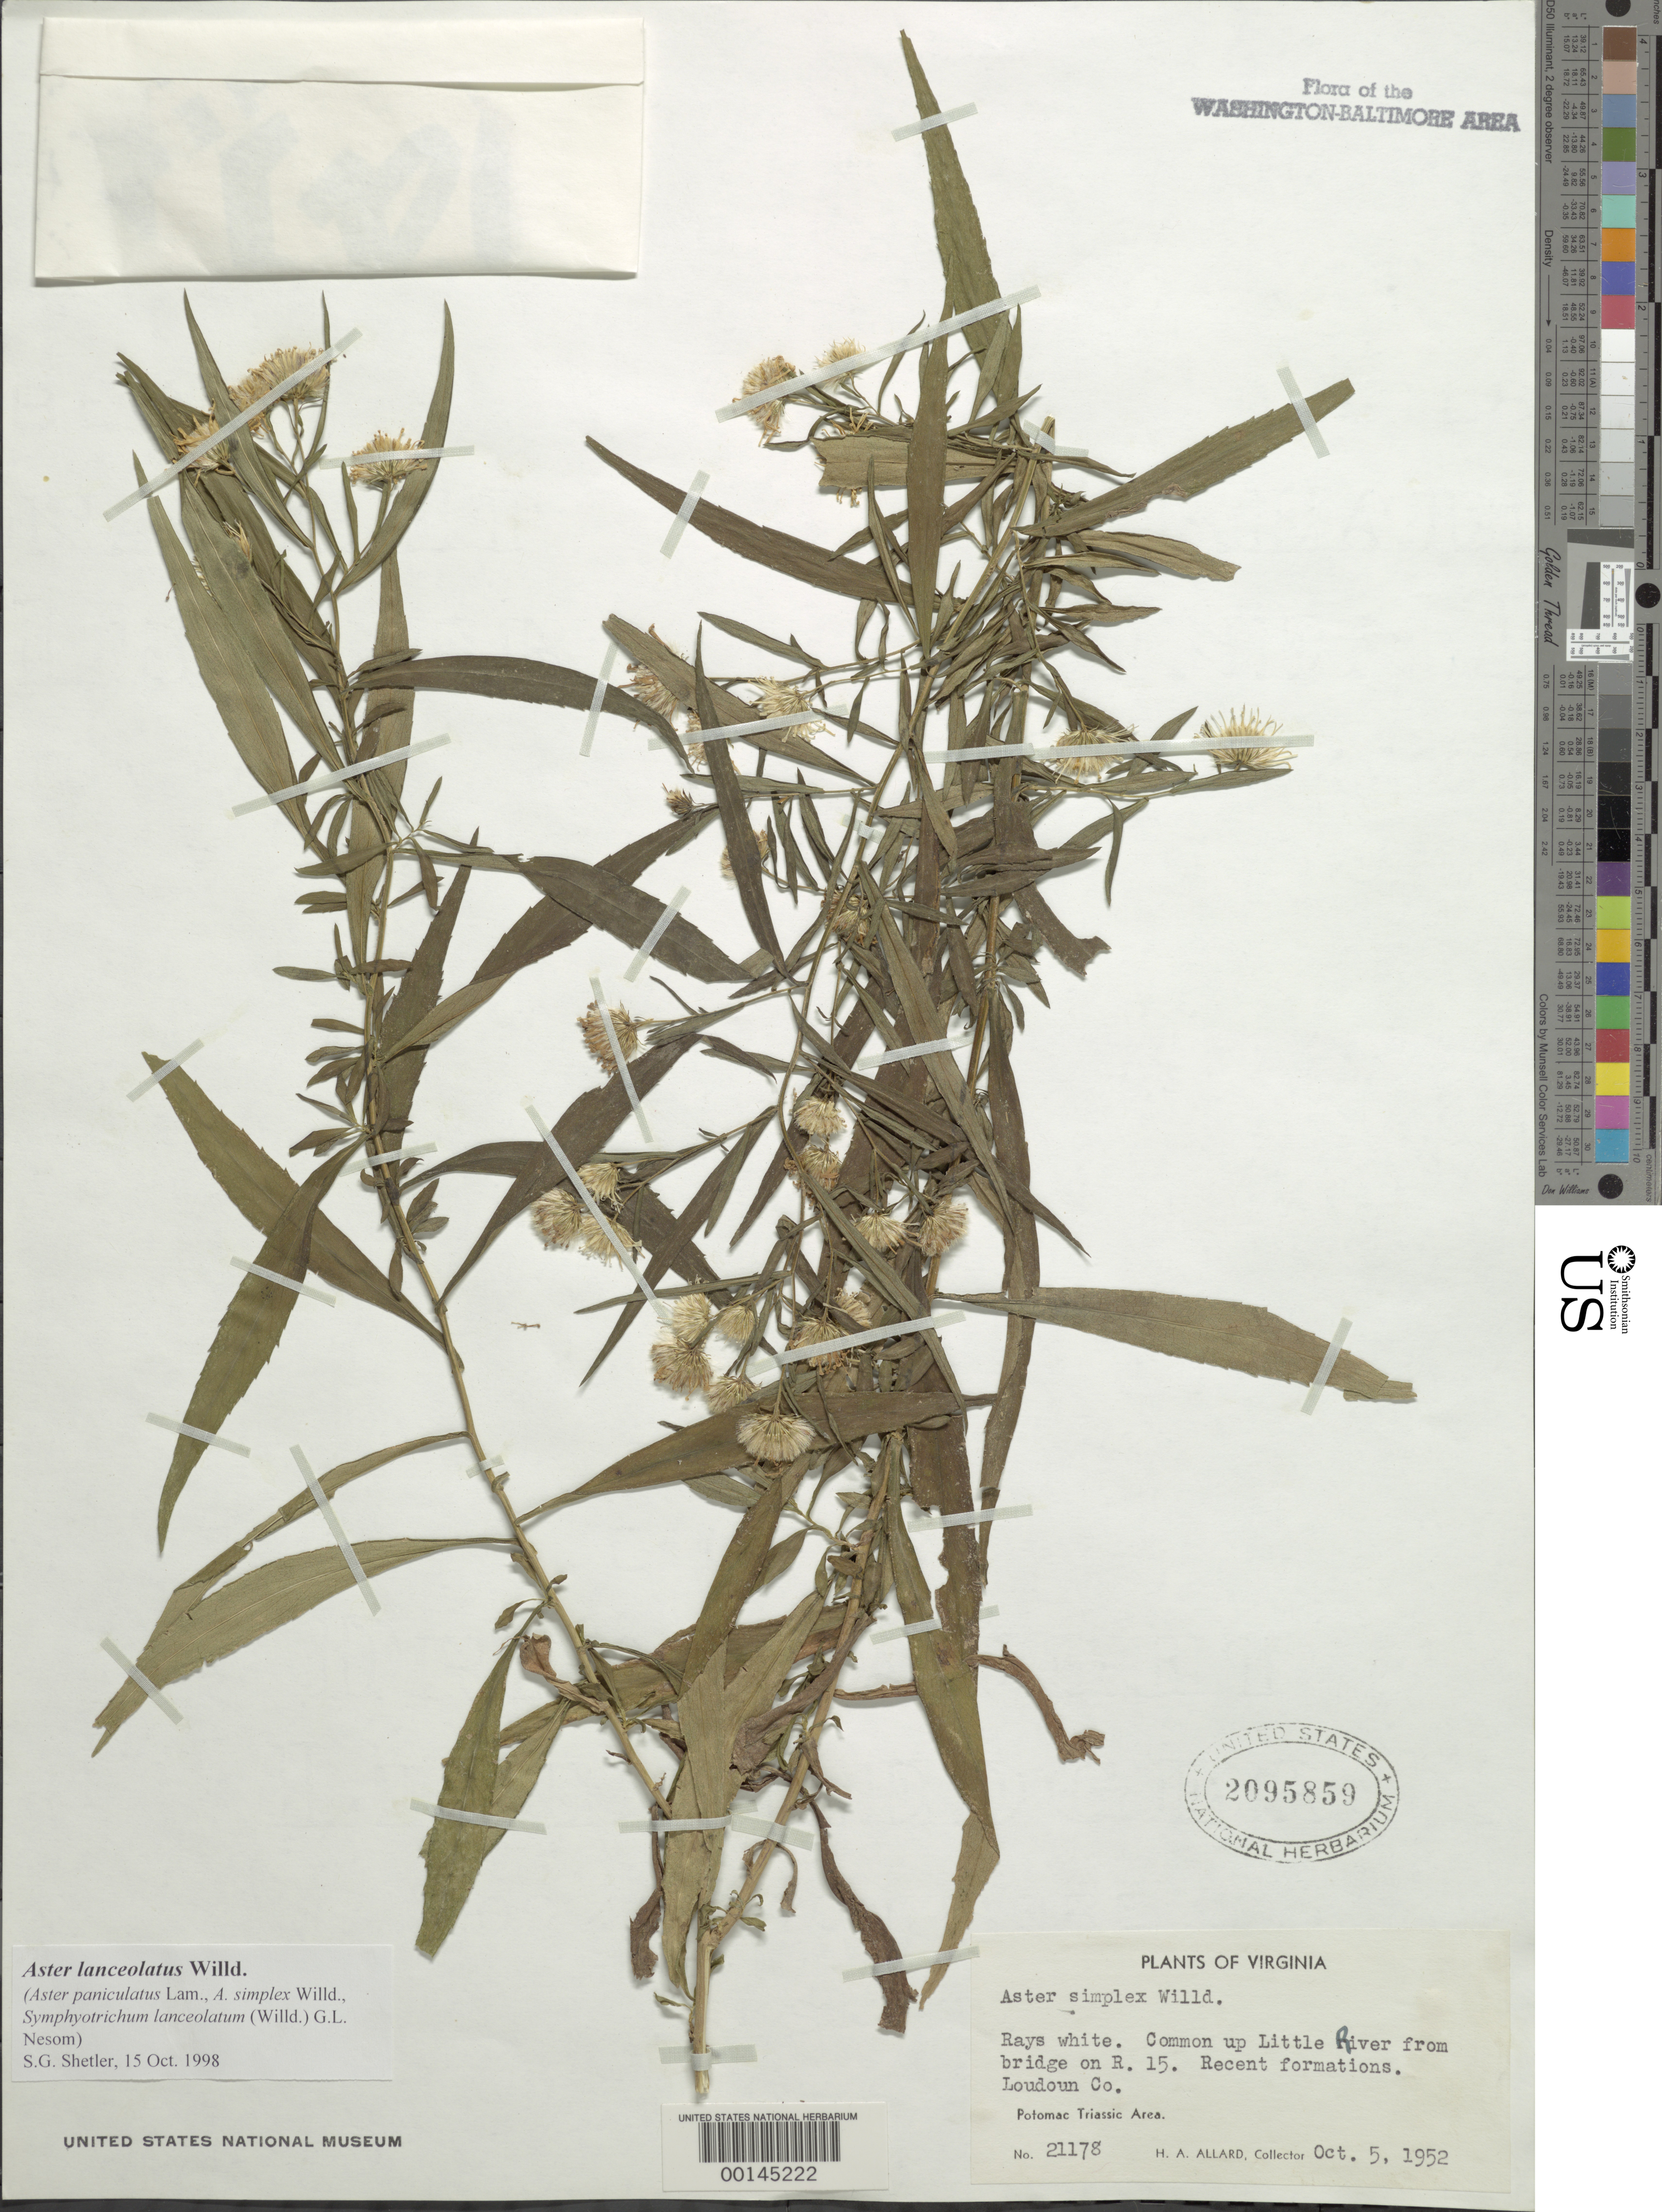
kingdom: Plantae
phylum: Tracheophyta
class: Magnoliopsida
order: Asterales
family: Asteraceae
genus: Symphyotrichum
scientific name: Symphyotrichum lanceolatum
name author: (Willd.) G.L. Nesom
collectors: H. A. Allard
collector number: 21178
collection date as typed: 05 Oct 1952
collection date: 1952-10-05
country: United States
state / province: Virginia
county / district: Loudoun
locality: Little River near Bridge on Rt. 15 Bull Run Mts.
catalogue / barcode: US 2095859